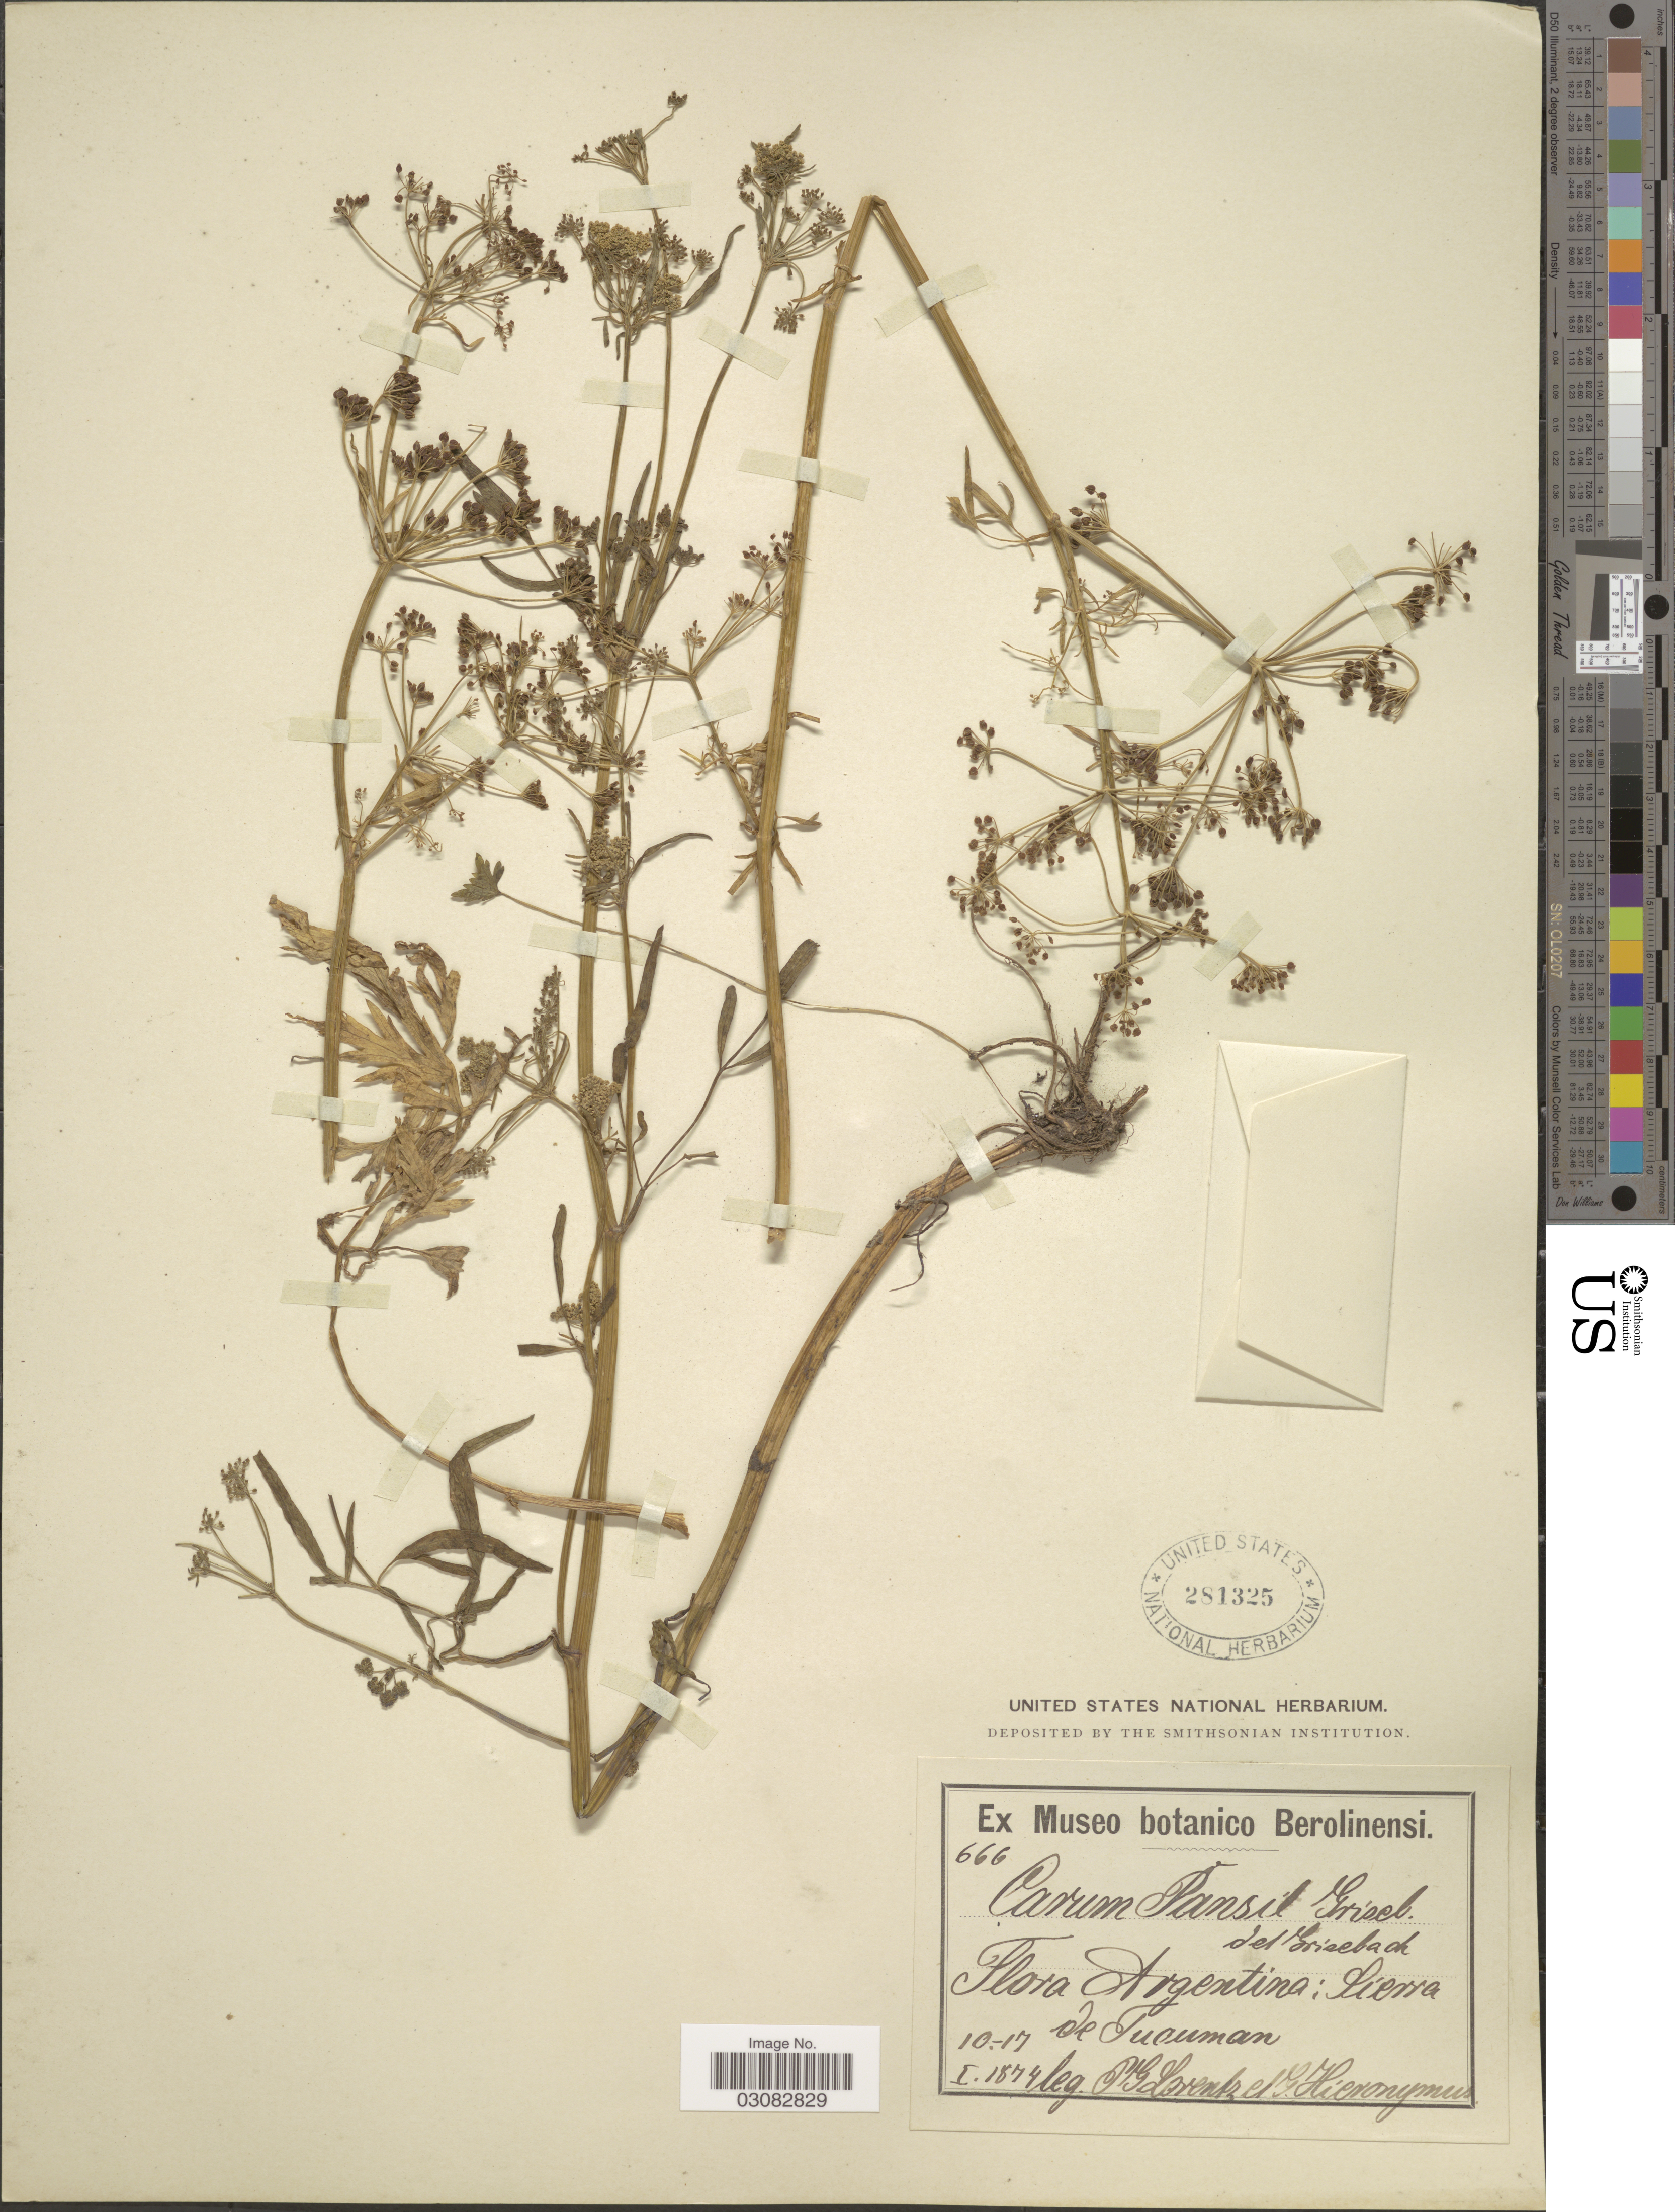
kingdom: Plantae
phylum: Tracheophyta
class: Magnoliopsida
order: Apiales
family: Apiaceae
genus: Apium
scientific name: Apium panul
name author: Reiche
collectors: P. G. Lorentz & G. H. Hieronymus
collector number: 666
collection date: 1874-01-10/1874-01-17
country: Argentina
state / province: Tucuman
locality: Sierra de Tucuman.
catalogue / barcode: US 281325